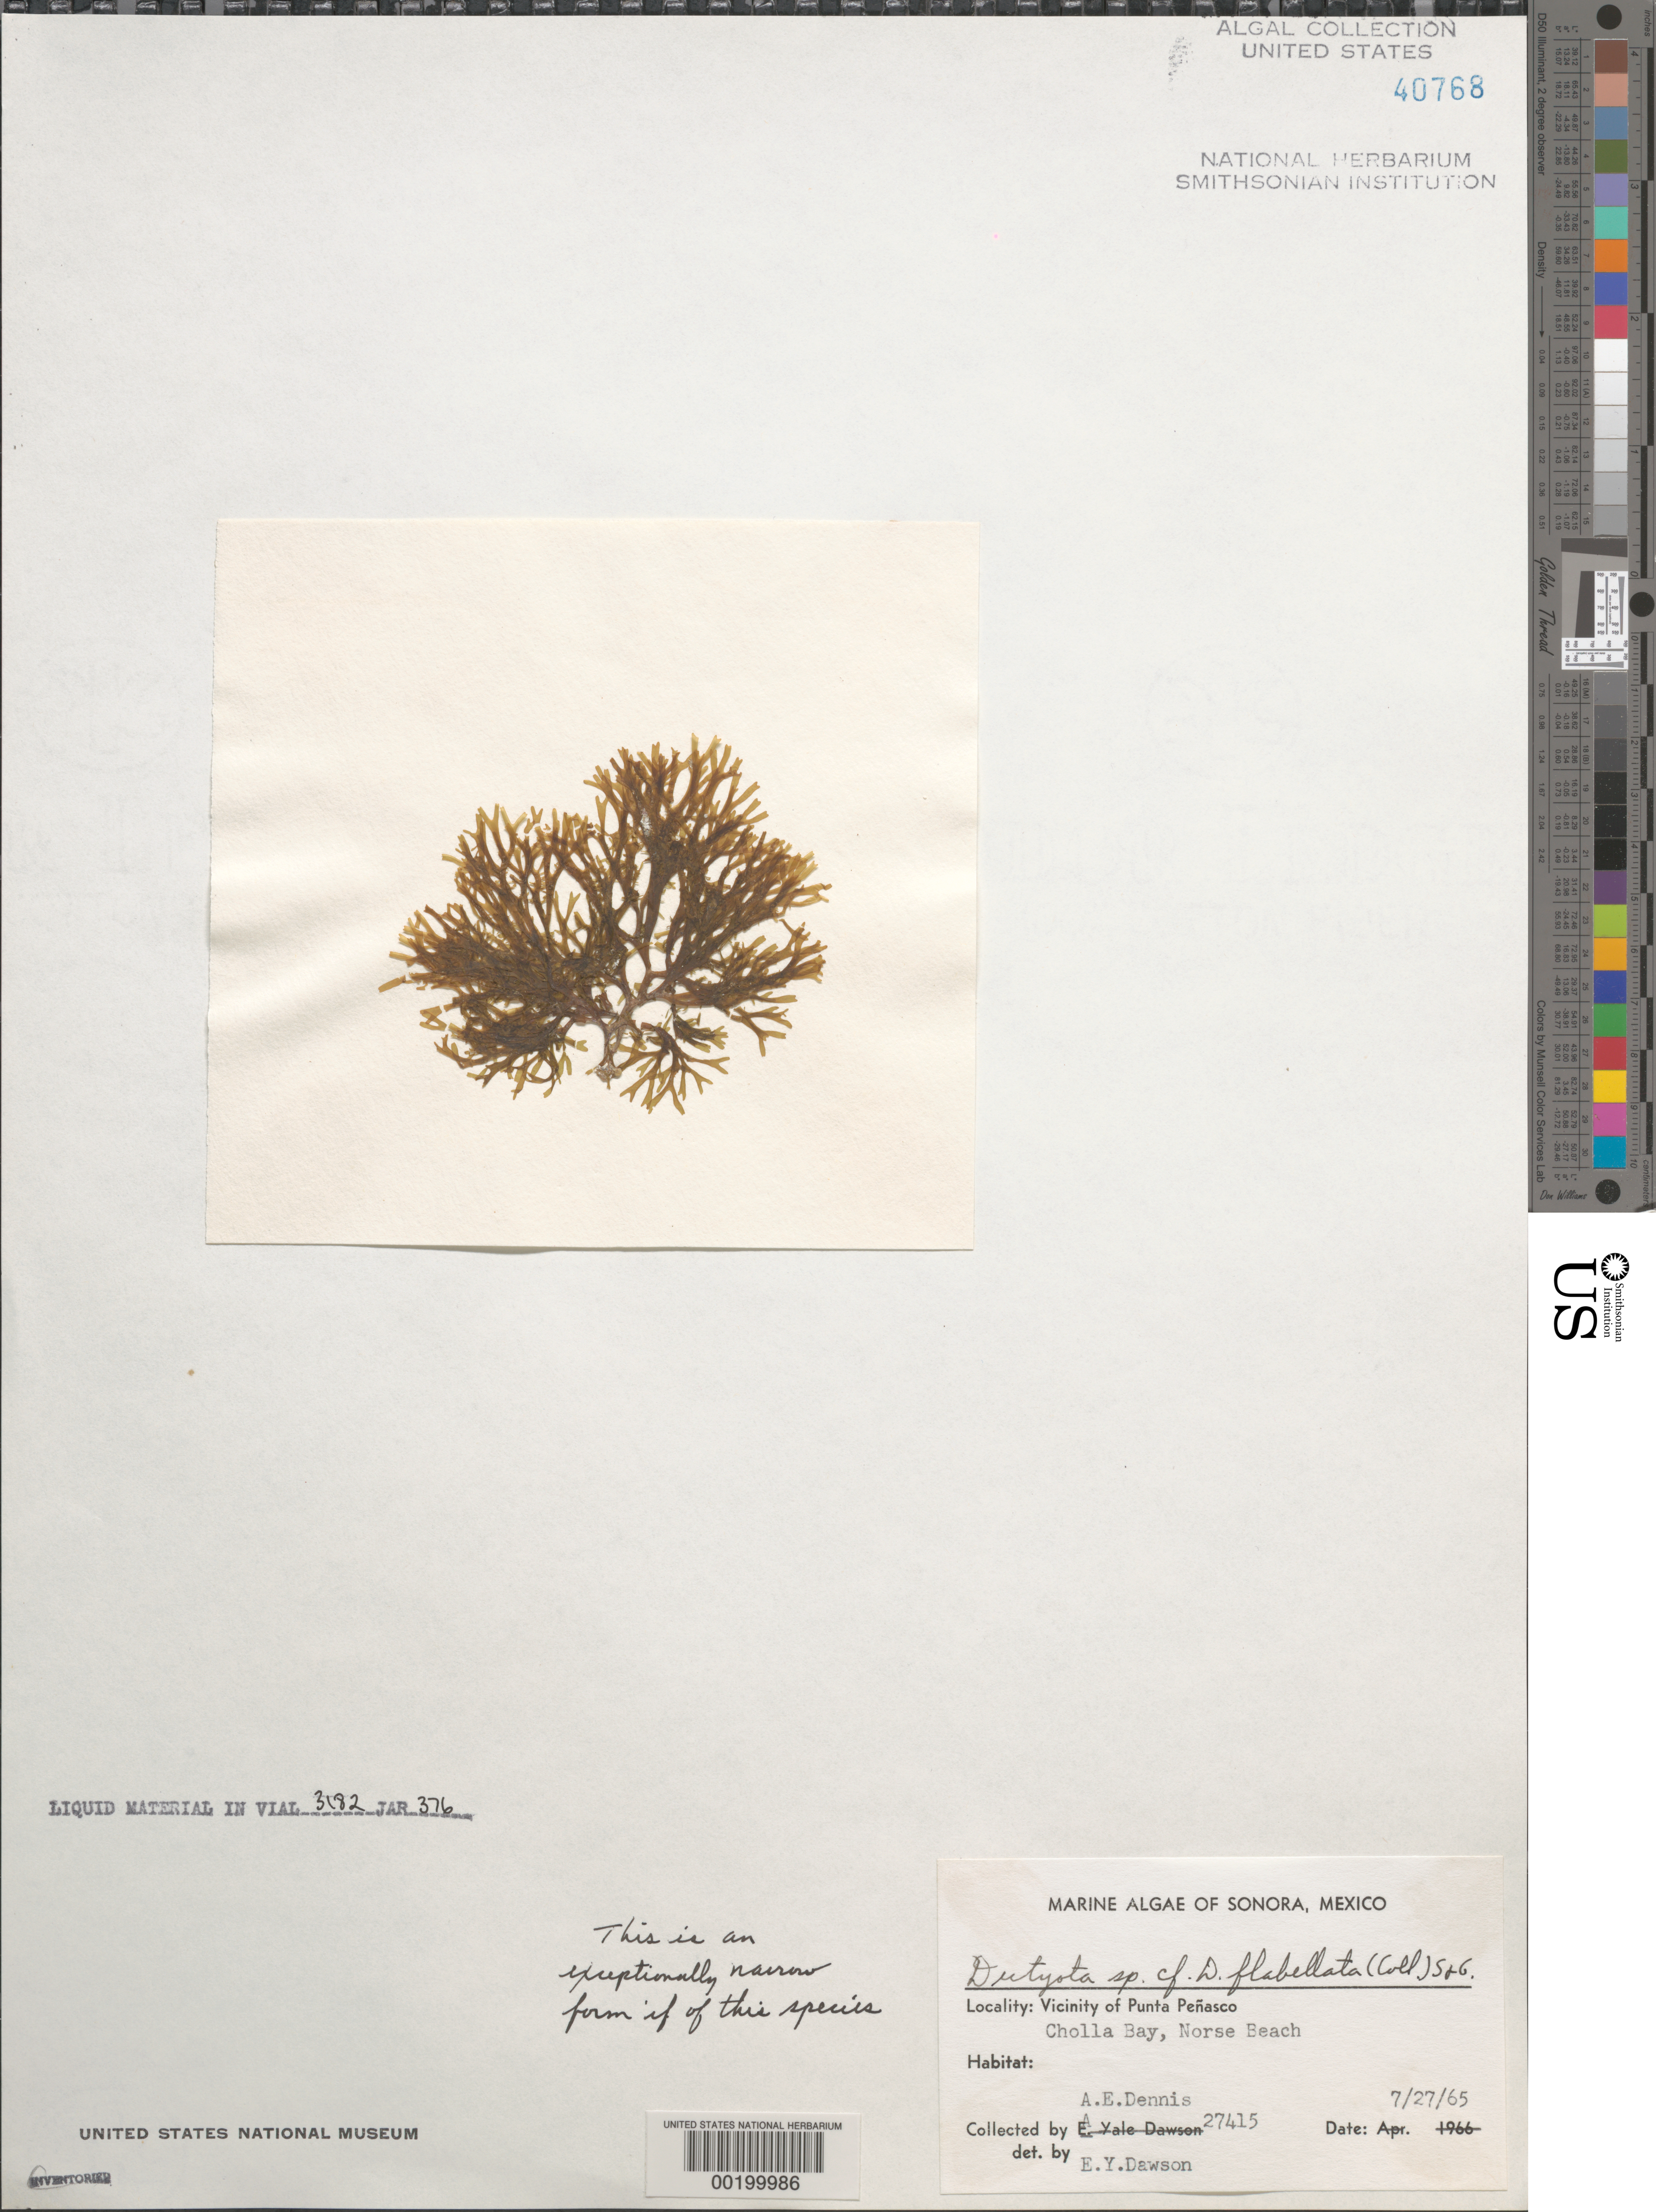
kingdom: Chromista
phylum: Ochrophyta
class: Phaeophyceae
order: Dictyotales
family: Dictyotaceae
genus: Dictyota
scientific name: Dictyota flabellata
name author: (Collins) Setch. & N.L. Gardner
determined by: Dawson, E. Y.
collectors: A. Dennis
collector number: EYD 27415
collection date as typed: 27 Jul 1965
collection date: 1965-07-27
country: Mexico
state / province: Sonora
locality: Cholla Bay, Norse Beach, Punta Penasco area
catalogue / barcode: US 40768